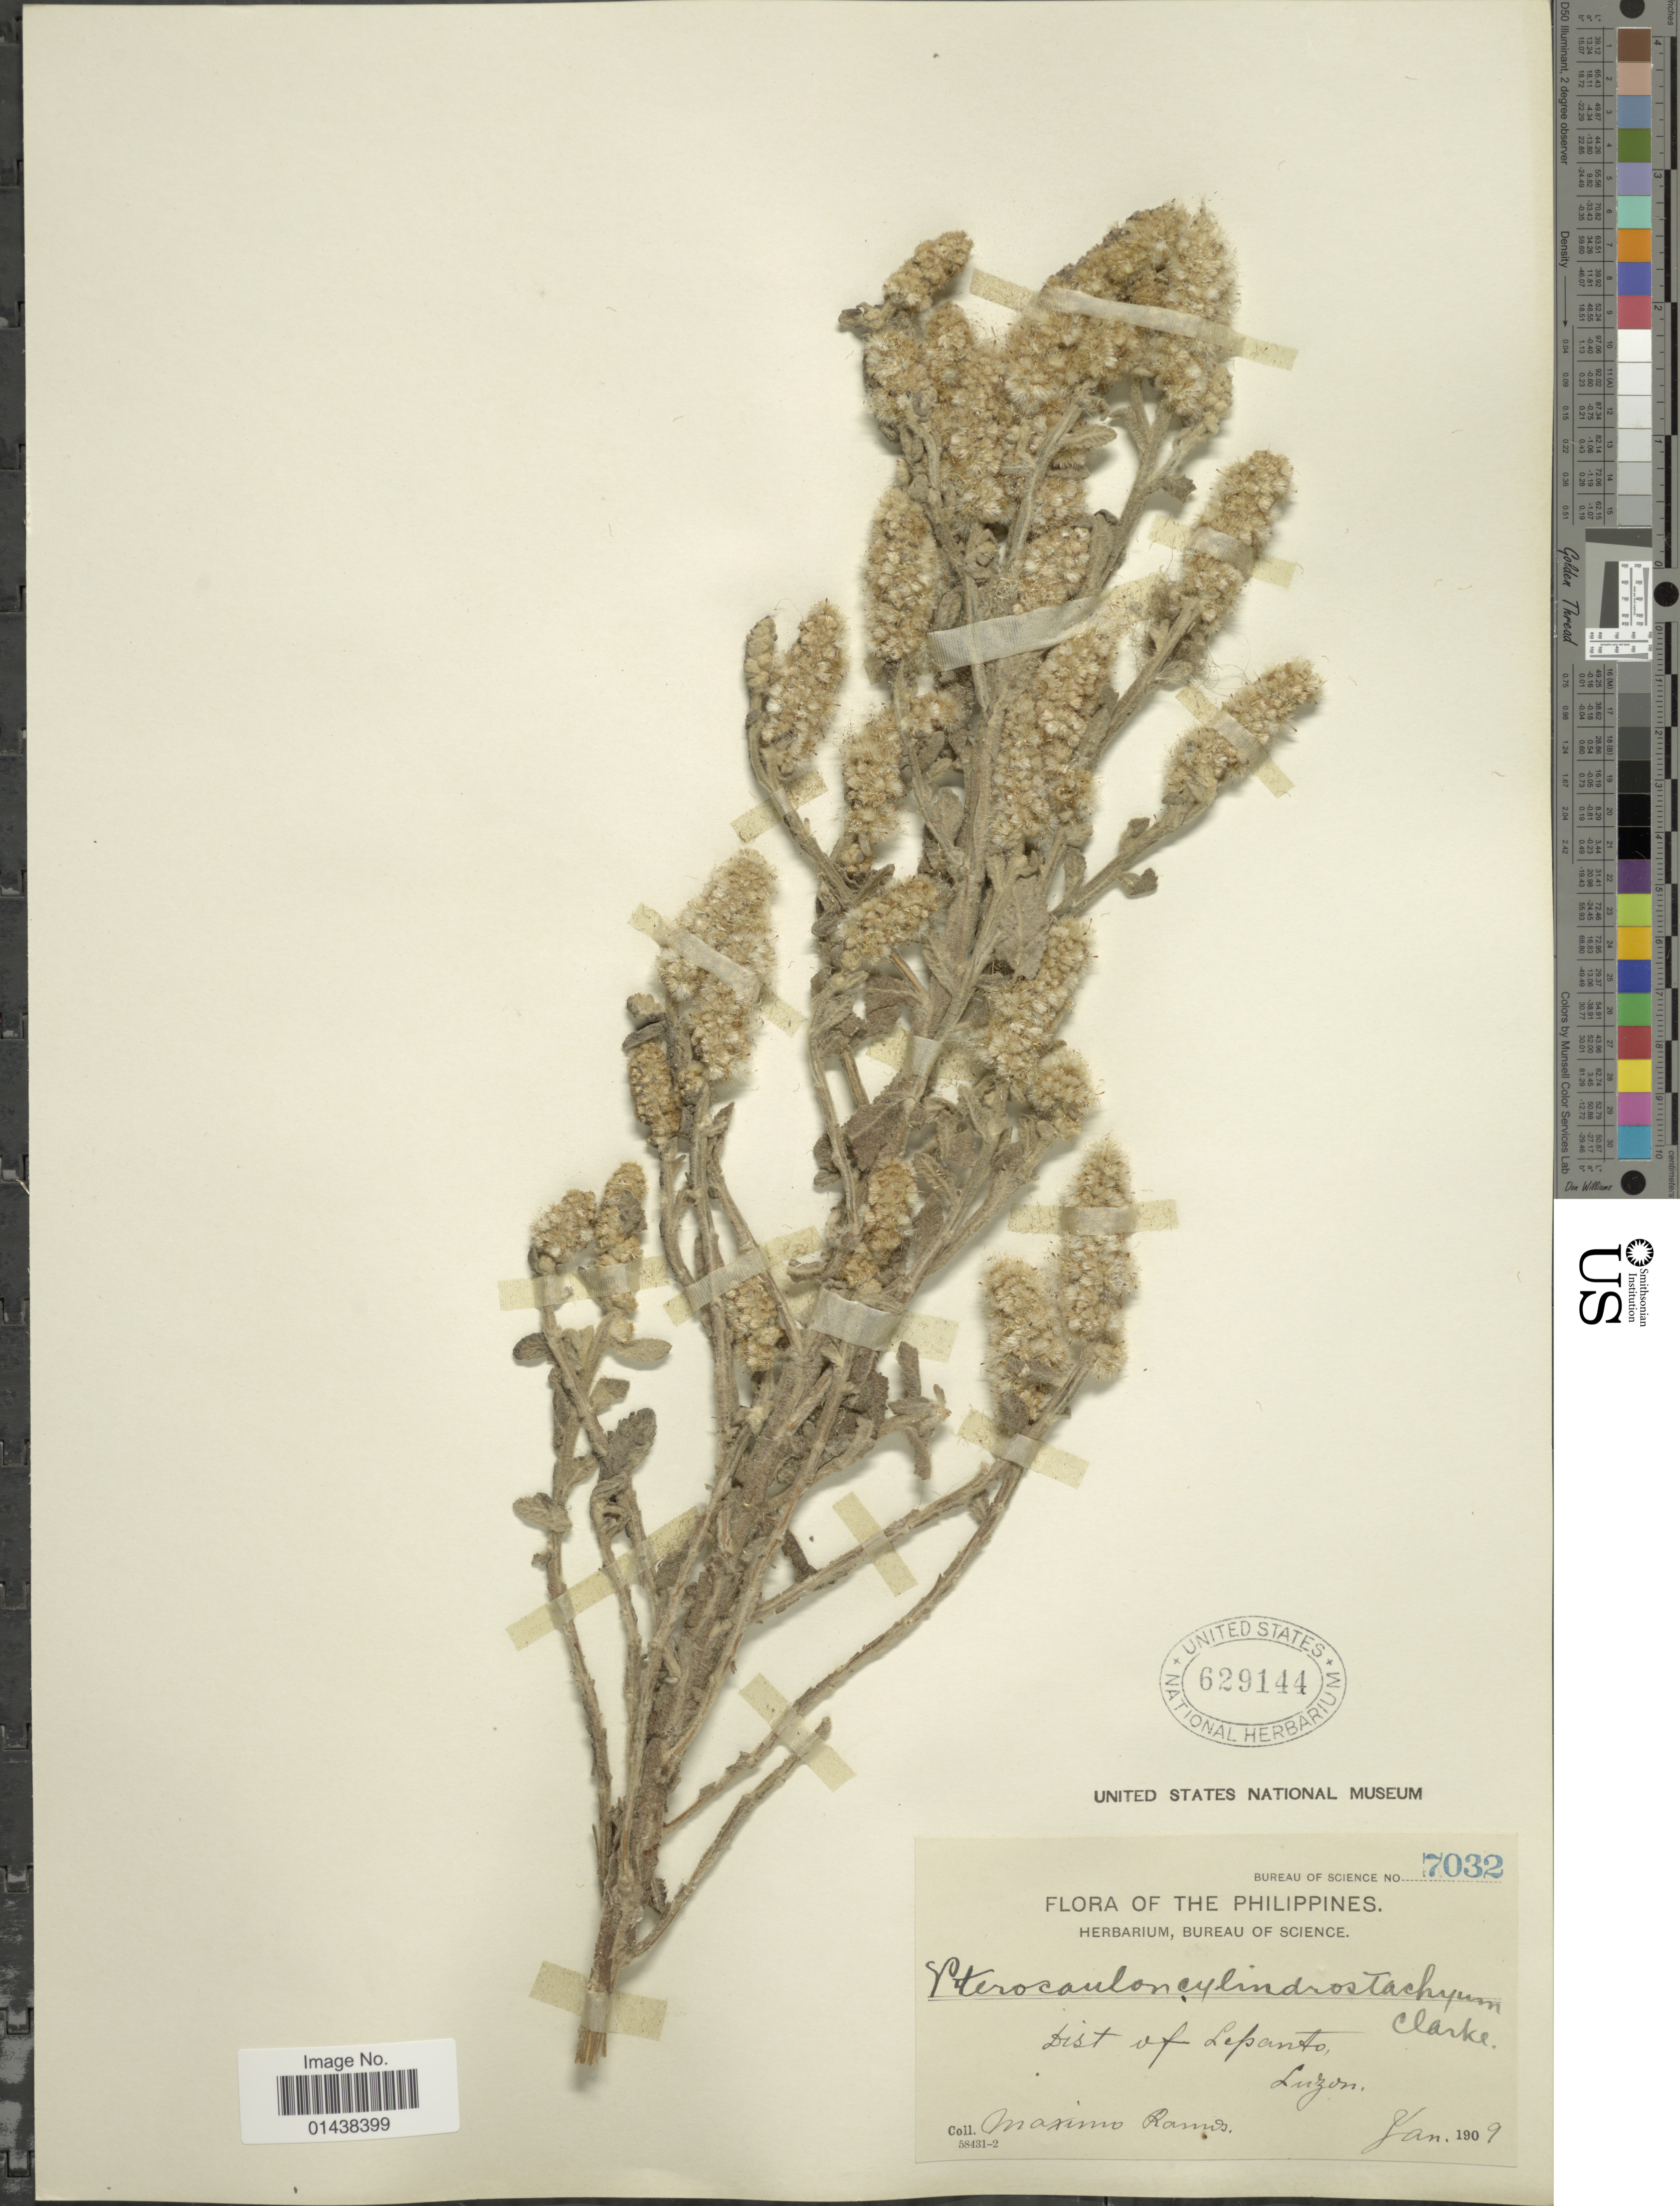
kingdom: Plantae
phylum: Tracheophyta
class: Magnoliopsida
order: Asterales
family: Asteraceae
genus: Pterocaulon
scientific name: Pterocaulon cylindrostachyum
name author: C.B. Clarke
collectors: M. Ramos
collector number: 7032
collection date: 1909-01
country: Philippines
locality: Dist. of Lepanto, Luzon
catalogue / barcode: US 629144